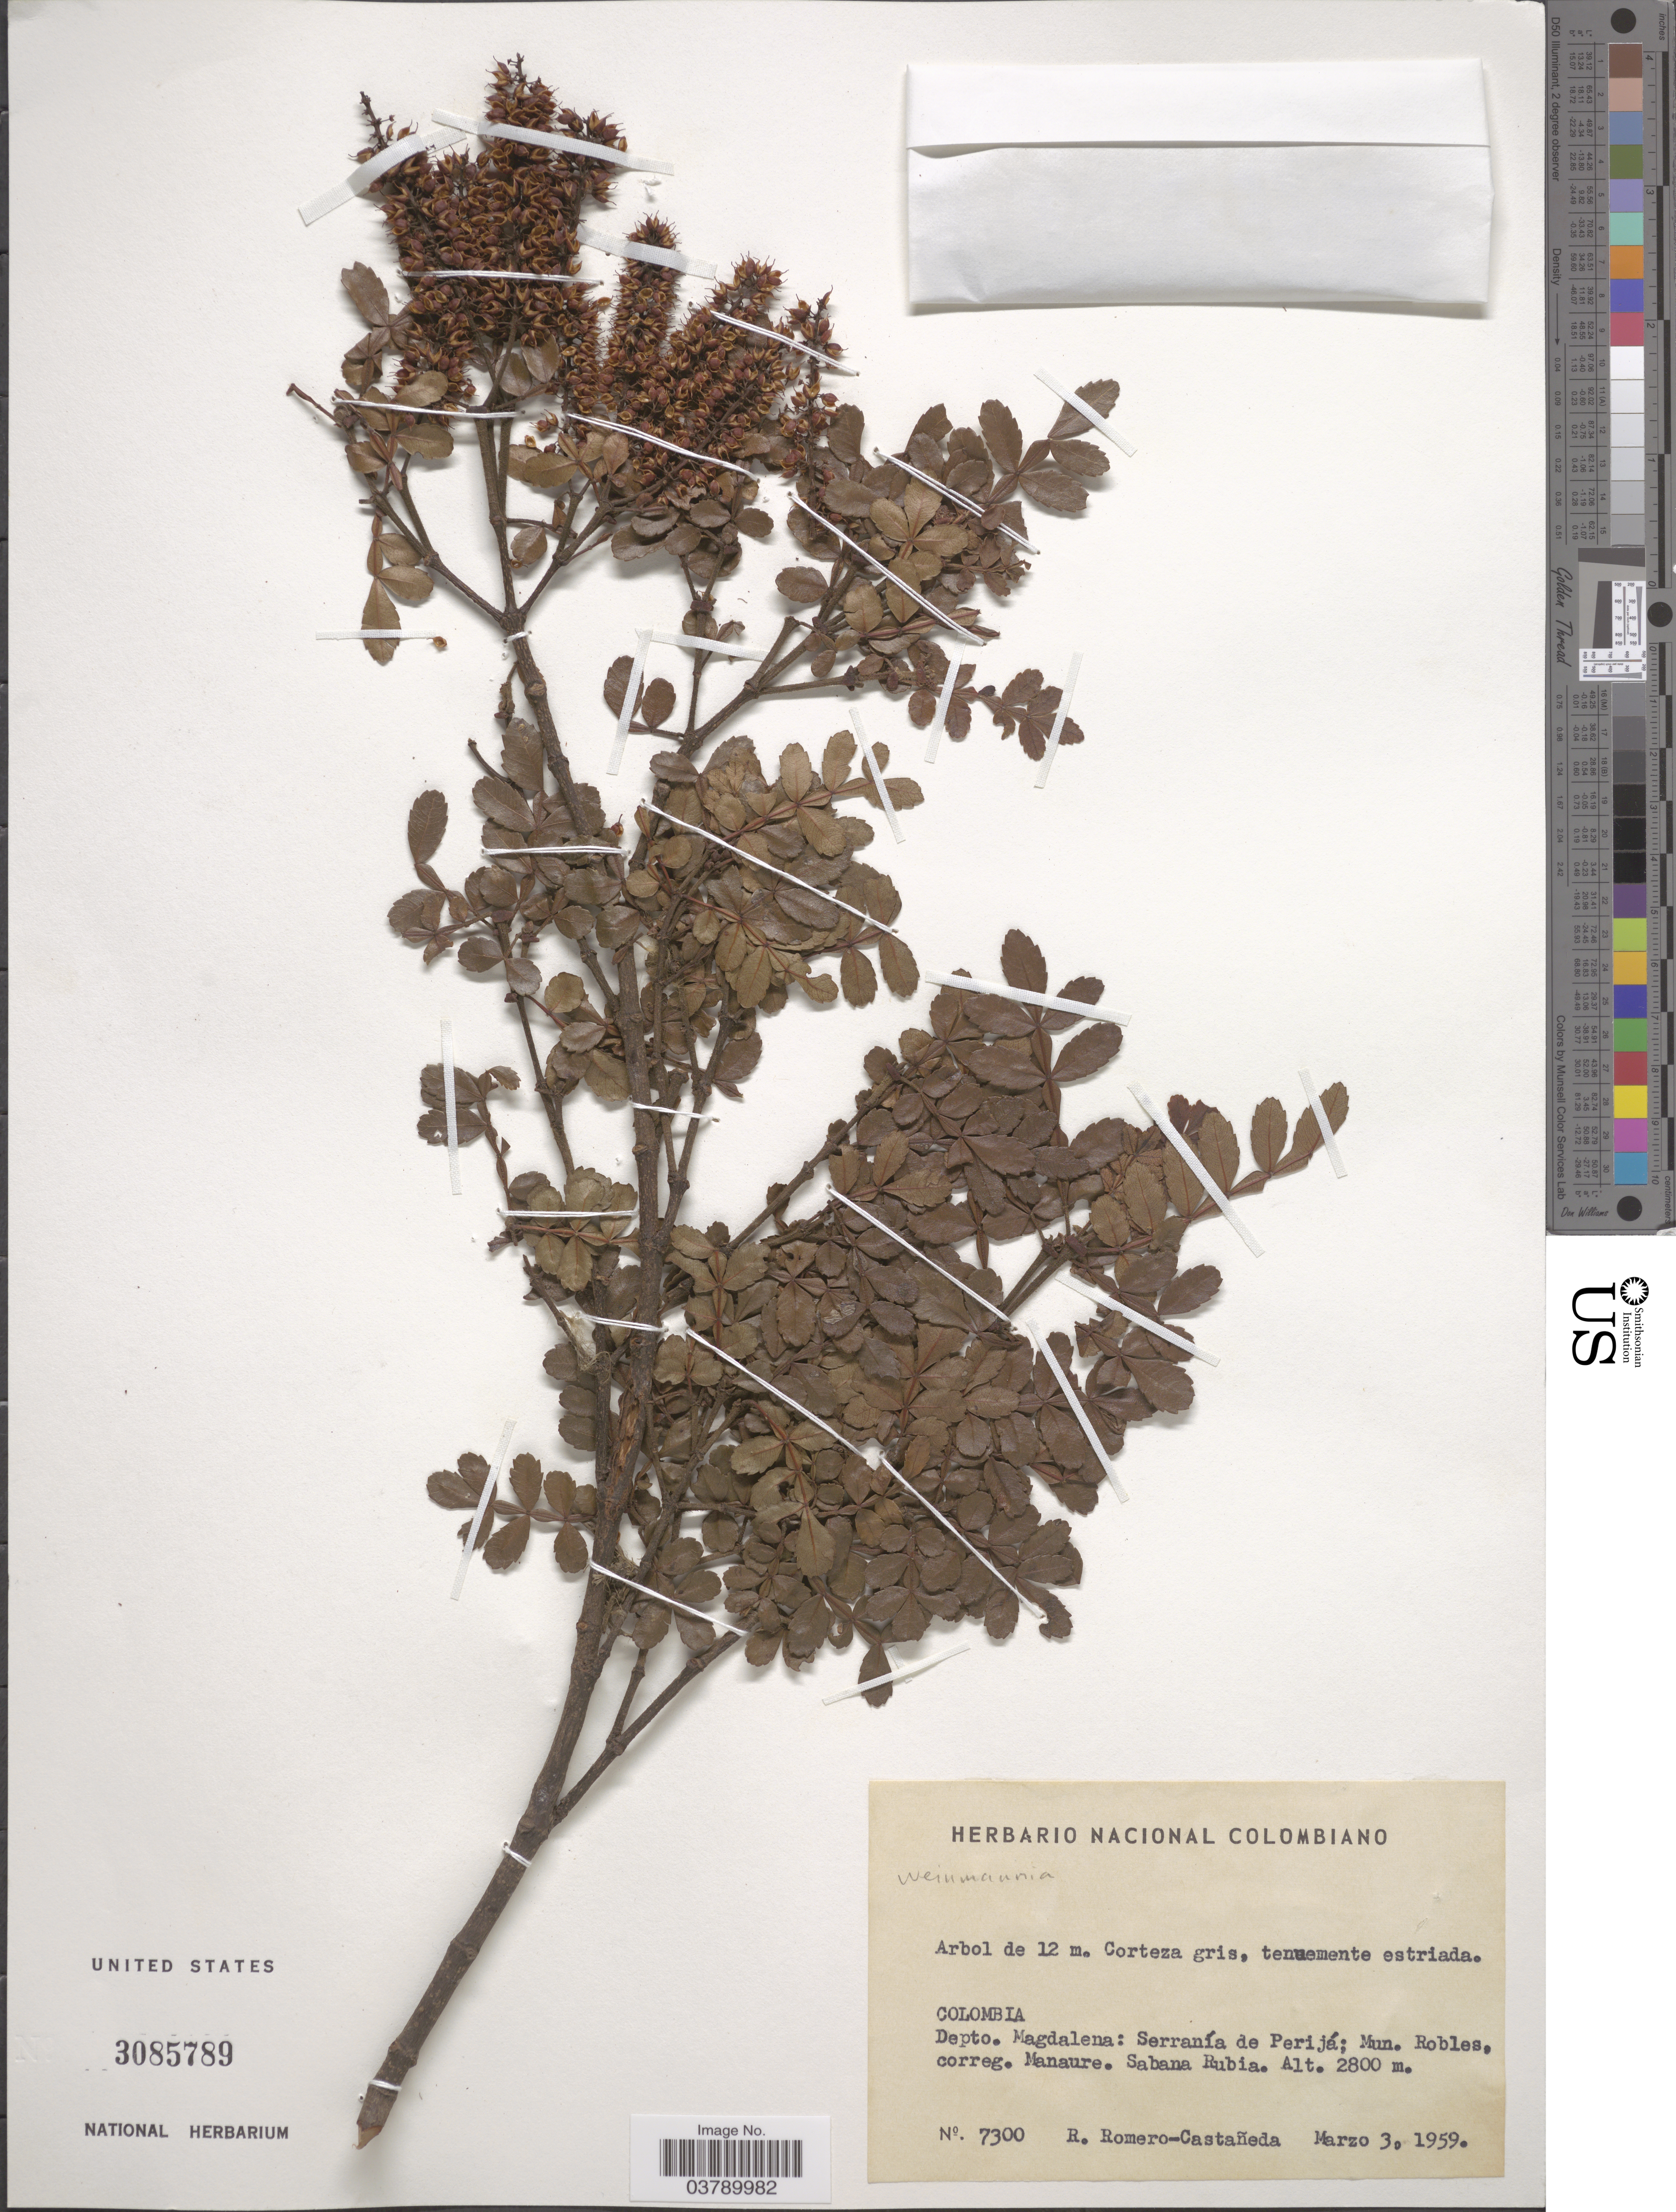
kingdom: Plantae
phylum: Tracheophyta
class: Magnoliopsida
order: Oxalidales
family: Cunoniaceae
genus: Weinmannia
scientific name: Weinmannia sp.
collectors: R. Romero Castañeda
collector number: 7300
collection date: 1959-03-03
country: Colombia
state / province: Magdalena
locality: Depto. Magdalena: Serranía de Perijá; Mun. Robles, correg. Manaure. Sabana Rubia.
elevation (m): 2800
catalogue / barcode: US 3085789